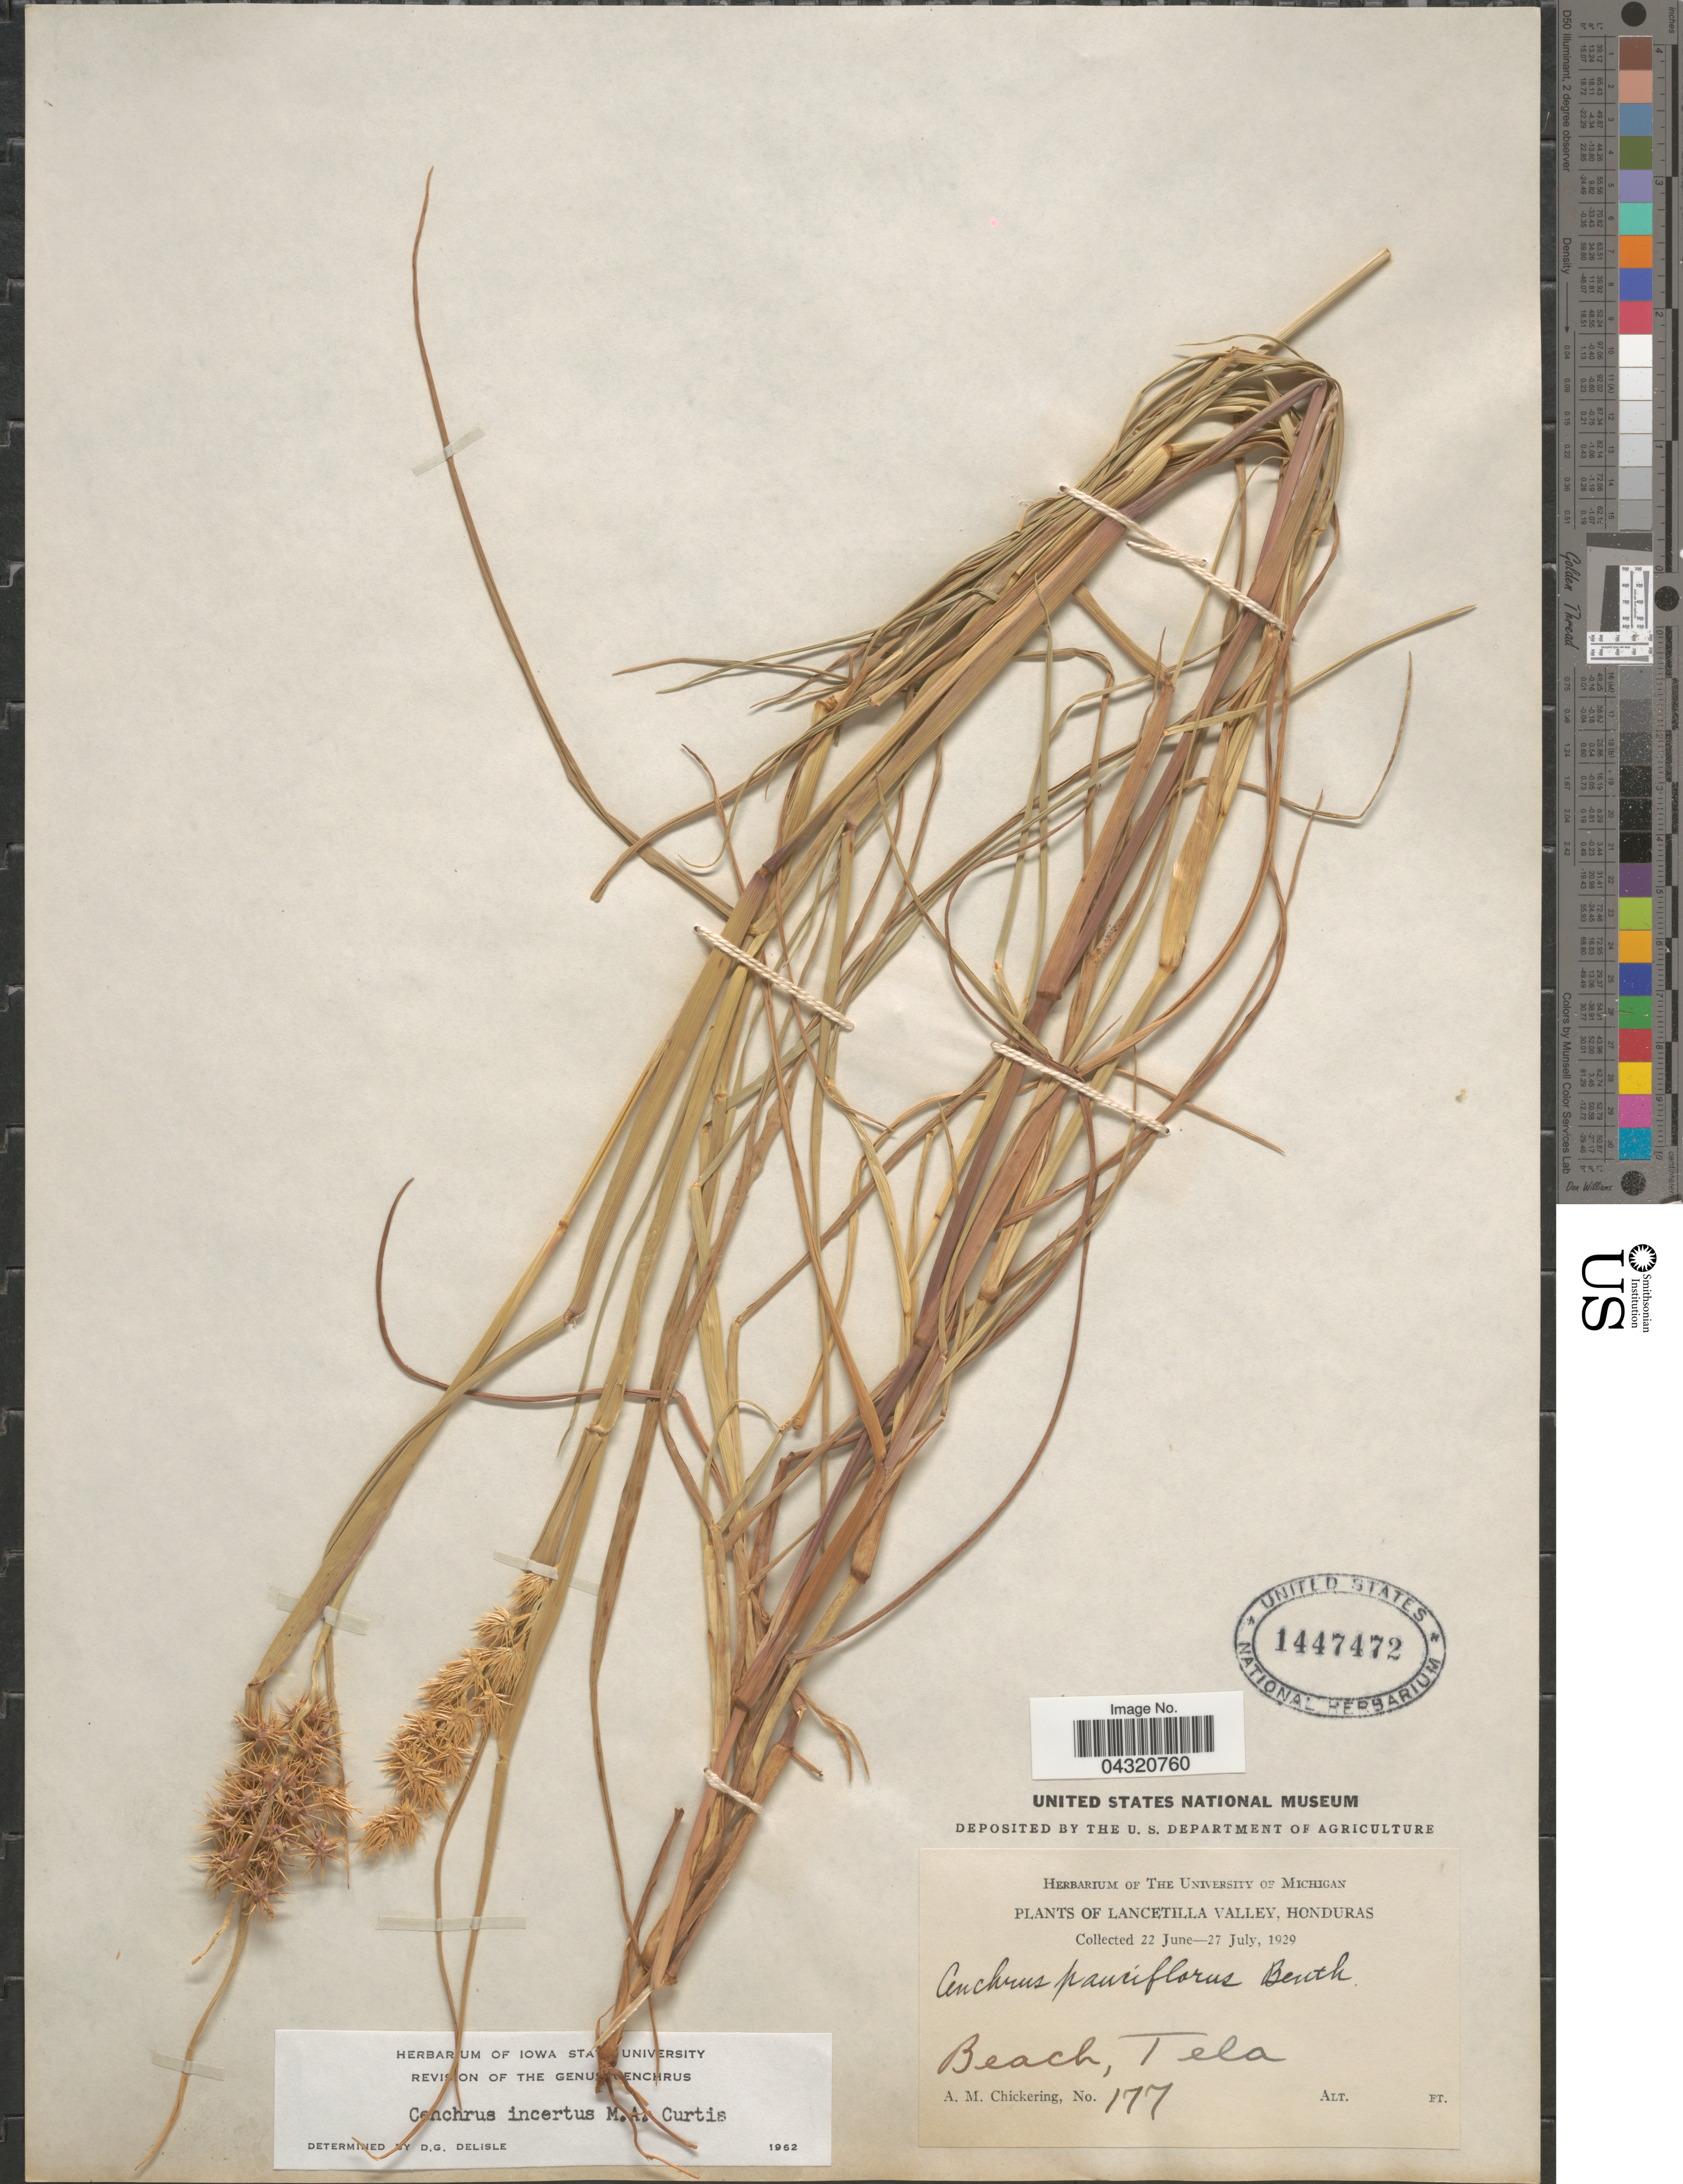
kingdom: Plantae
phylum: Tracheophyta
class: Liliopsida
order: Poales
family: Poaceae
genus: Cenchrus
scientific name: Cenchrus spinifex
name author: Cav.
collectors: A. Chickering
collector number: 177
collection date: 1929-06-22/1929-07-27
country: Honduras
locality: Lancetilla Valley. Beach, Tela.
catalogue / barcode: US 1447472